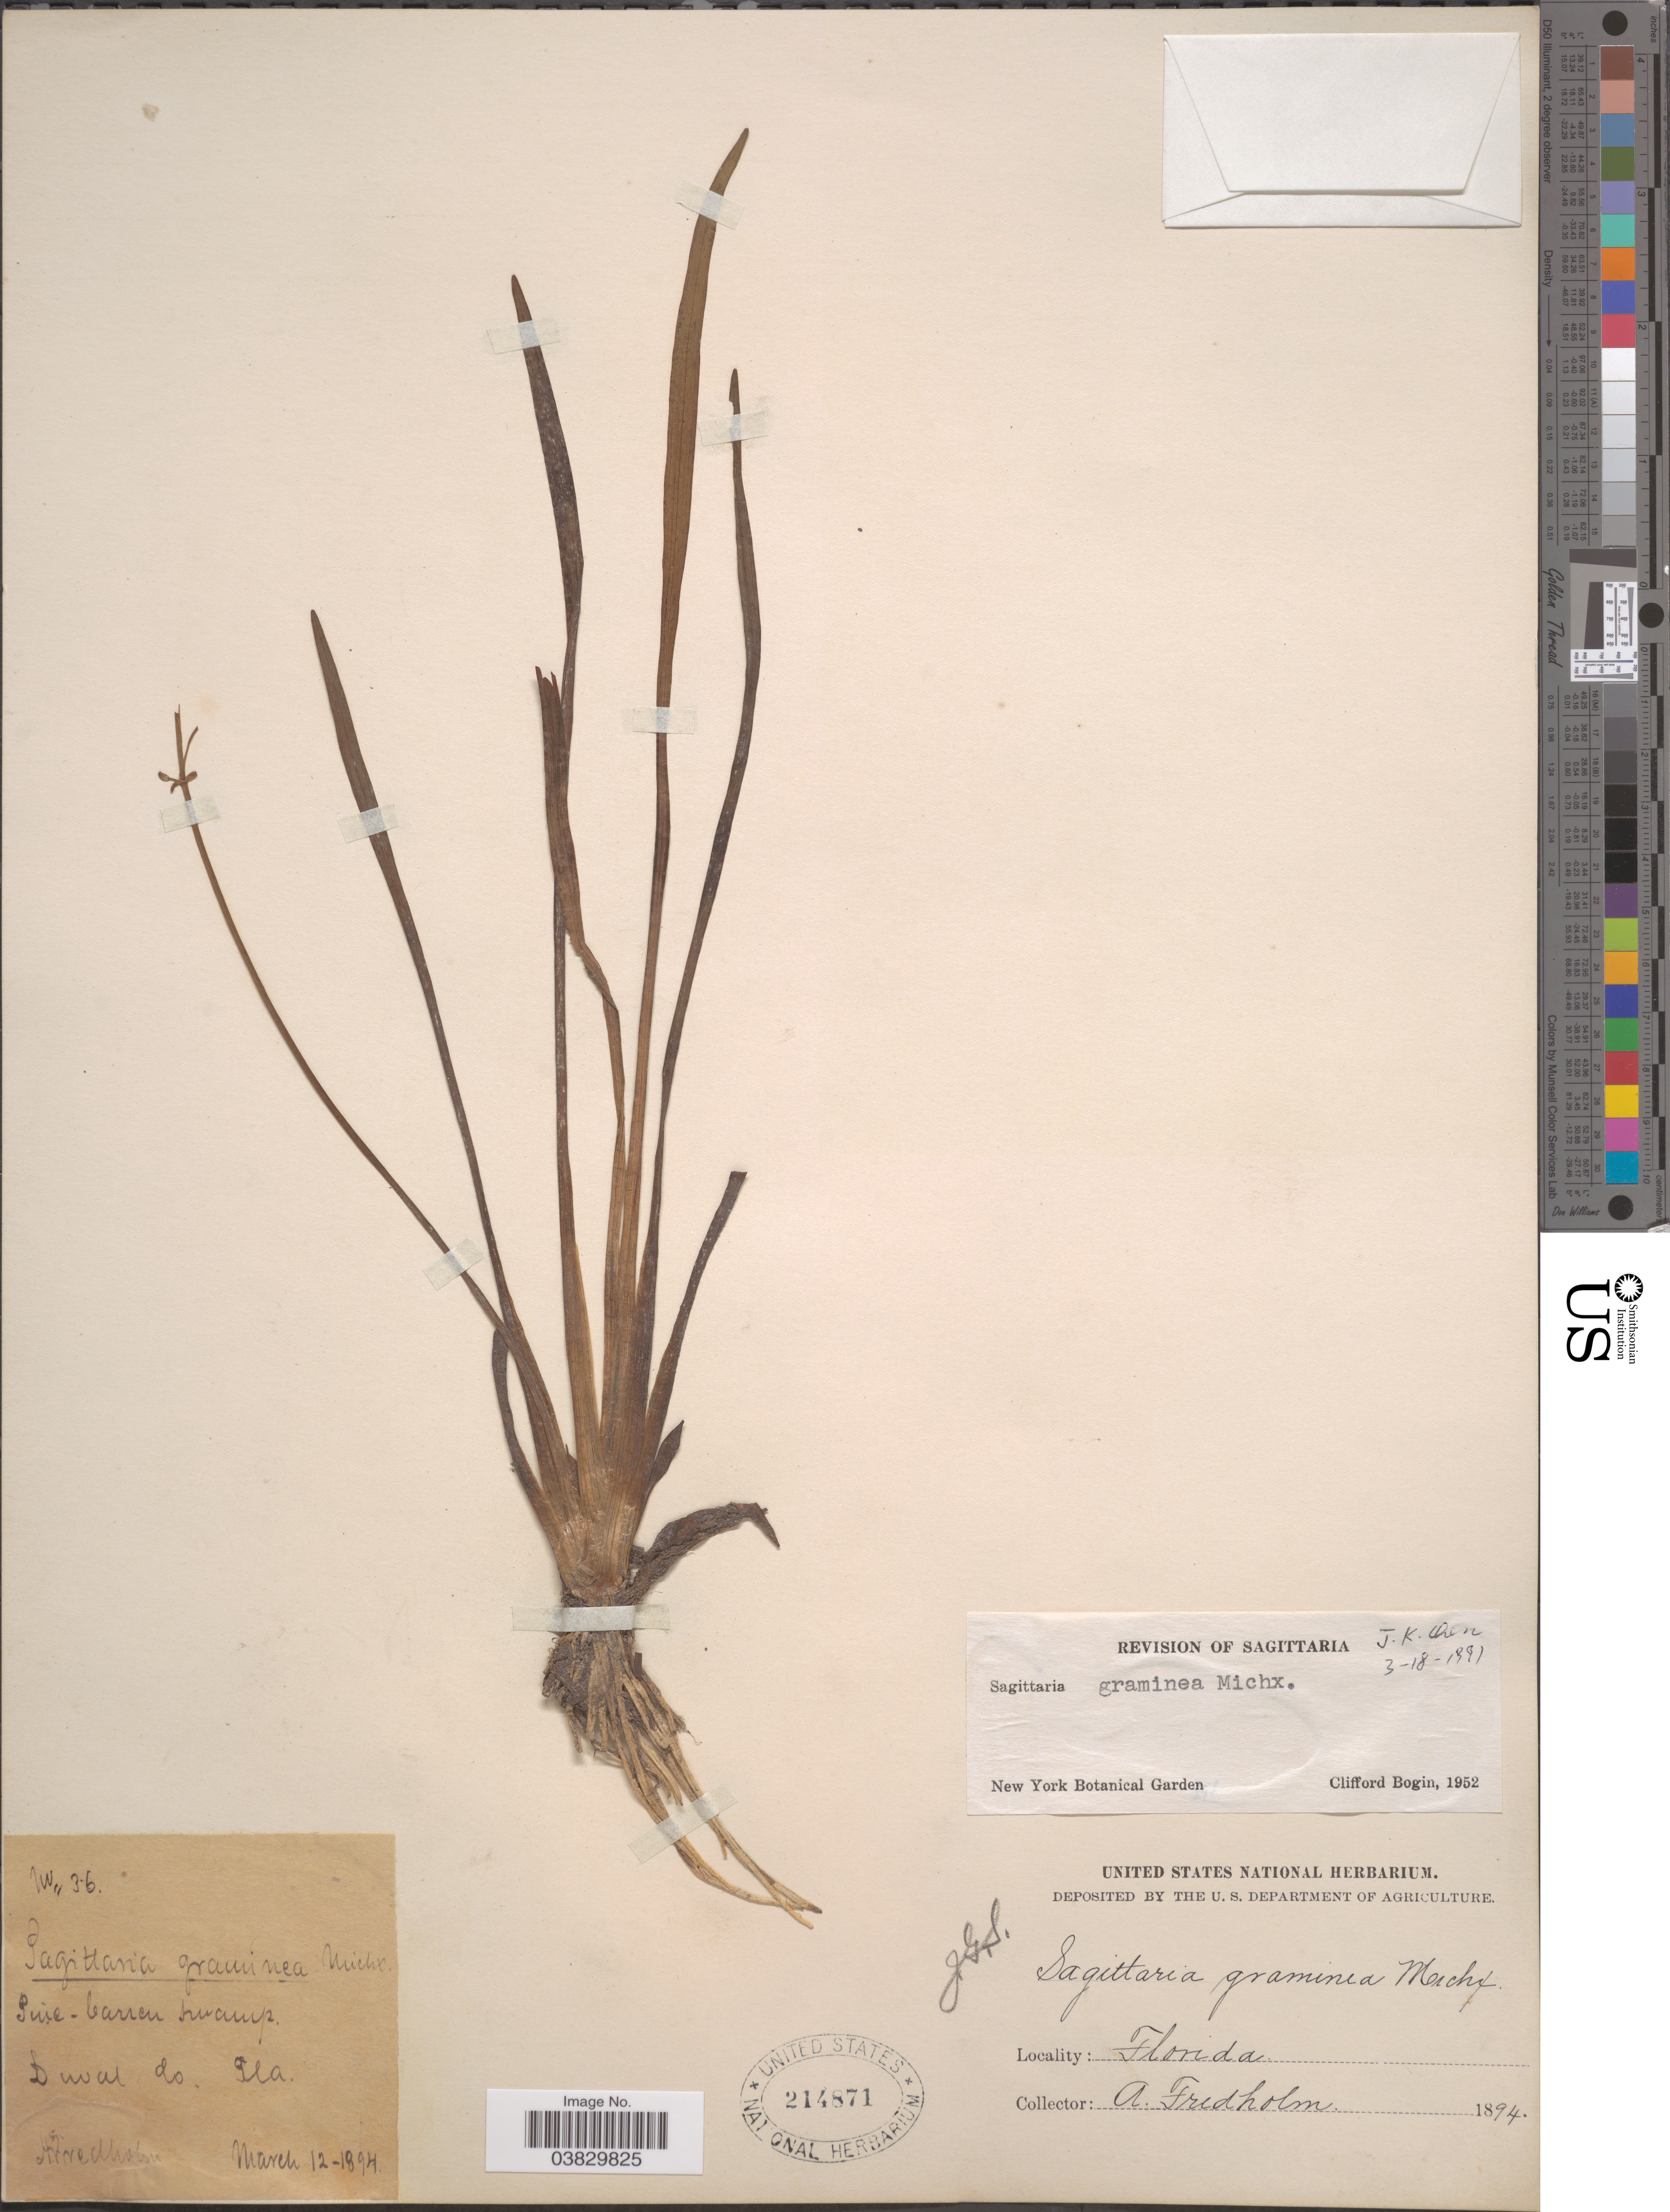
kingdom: Plantae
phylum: Tracheophyta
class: Liliopsida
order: Alismatales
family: Alismataceae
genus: Sagittaria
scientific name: Sagittaria graminea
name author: Michx.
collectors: A. Fredholm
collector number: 36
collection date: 1894-03-12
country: United States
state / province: Florida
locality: Duval Co.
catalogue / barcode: US 214871